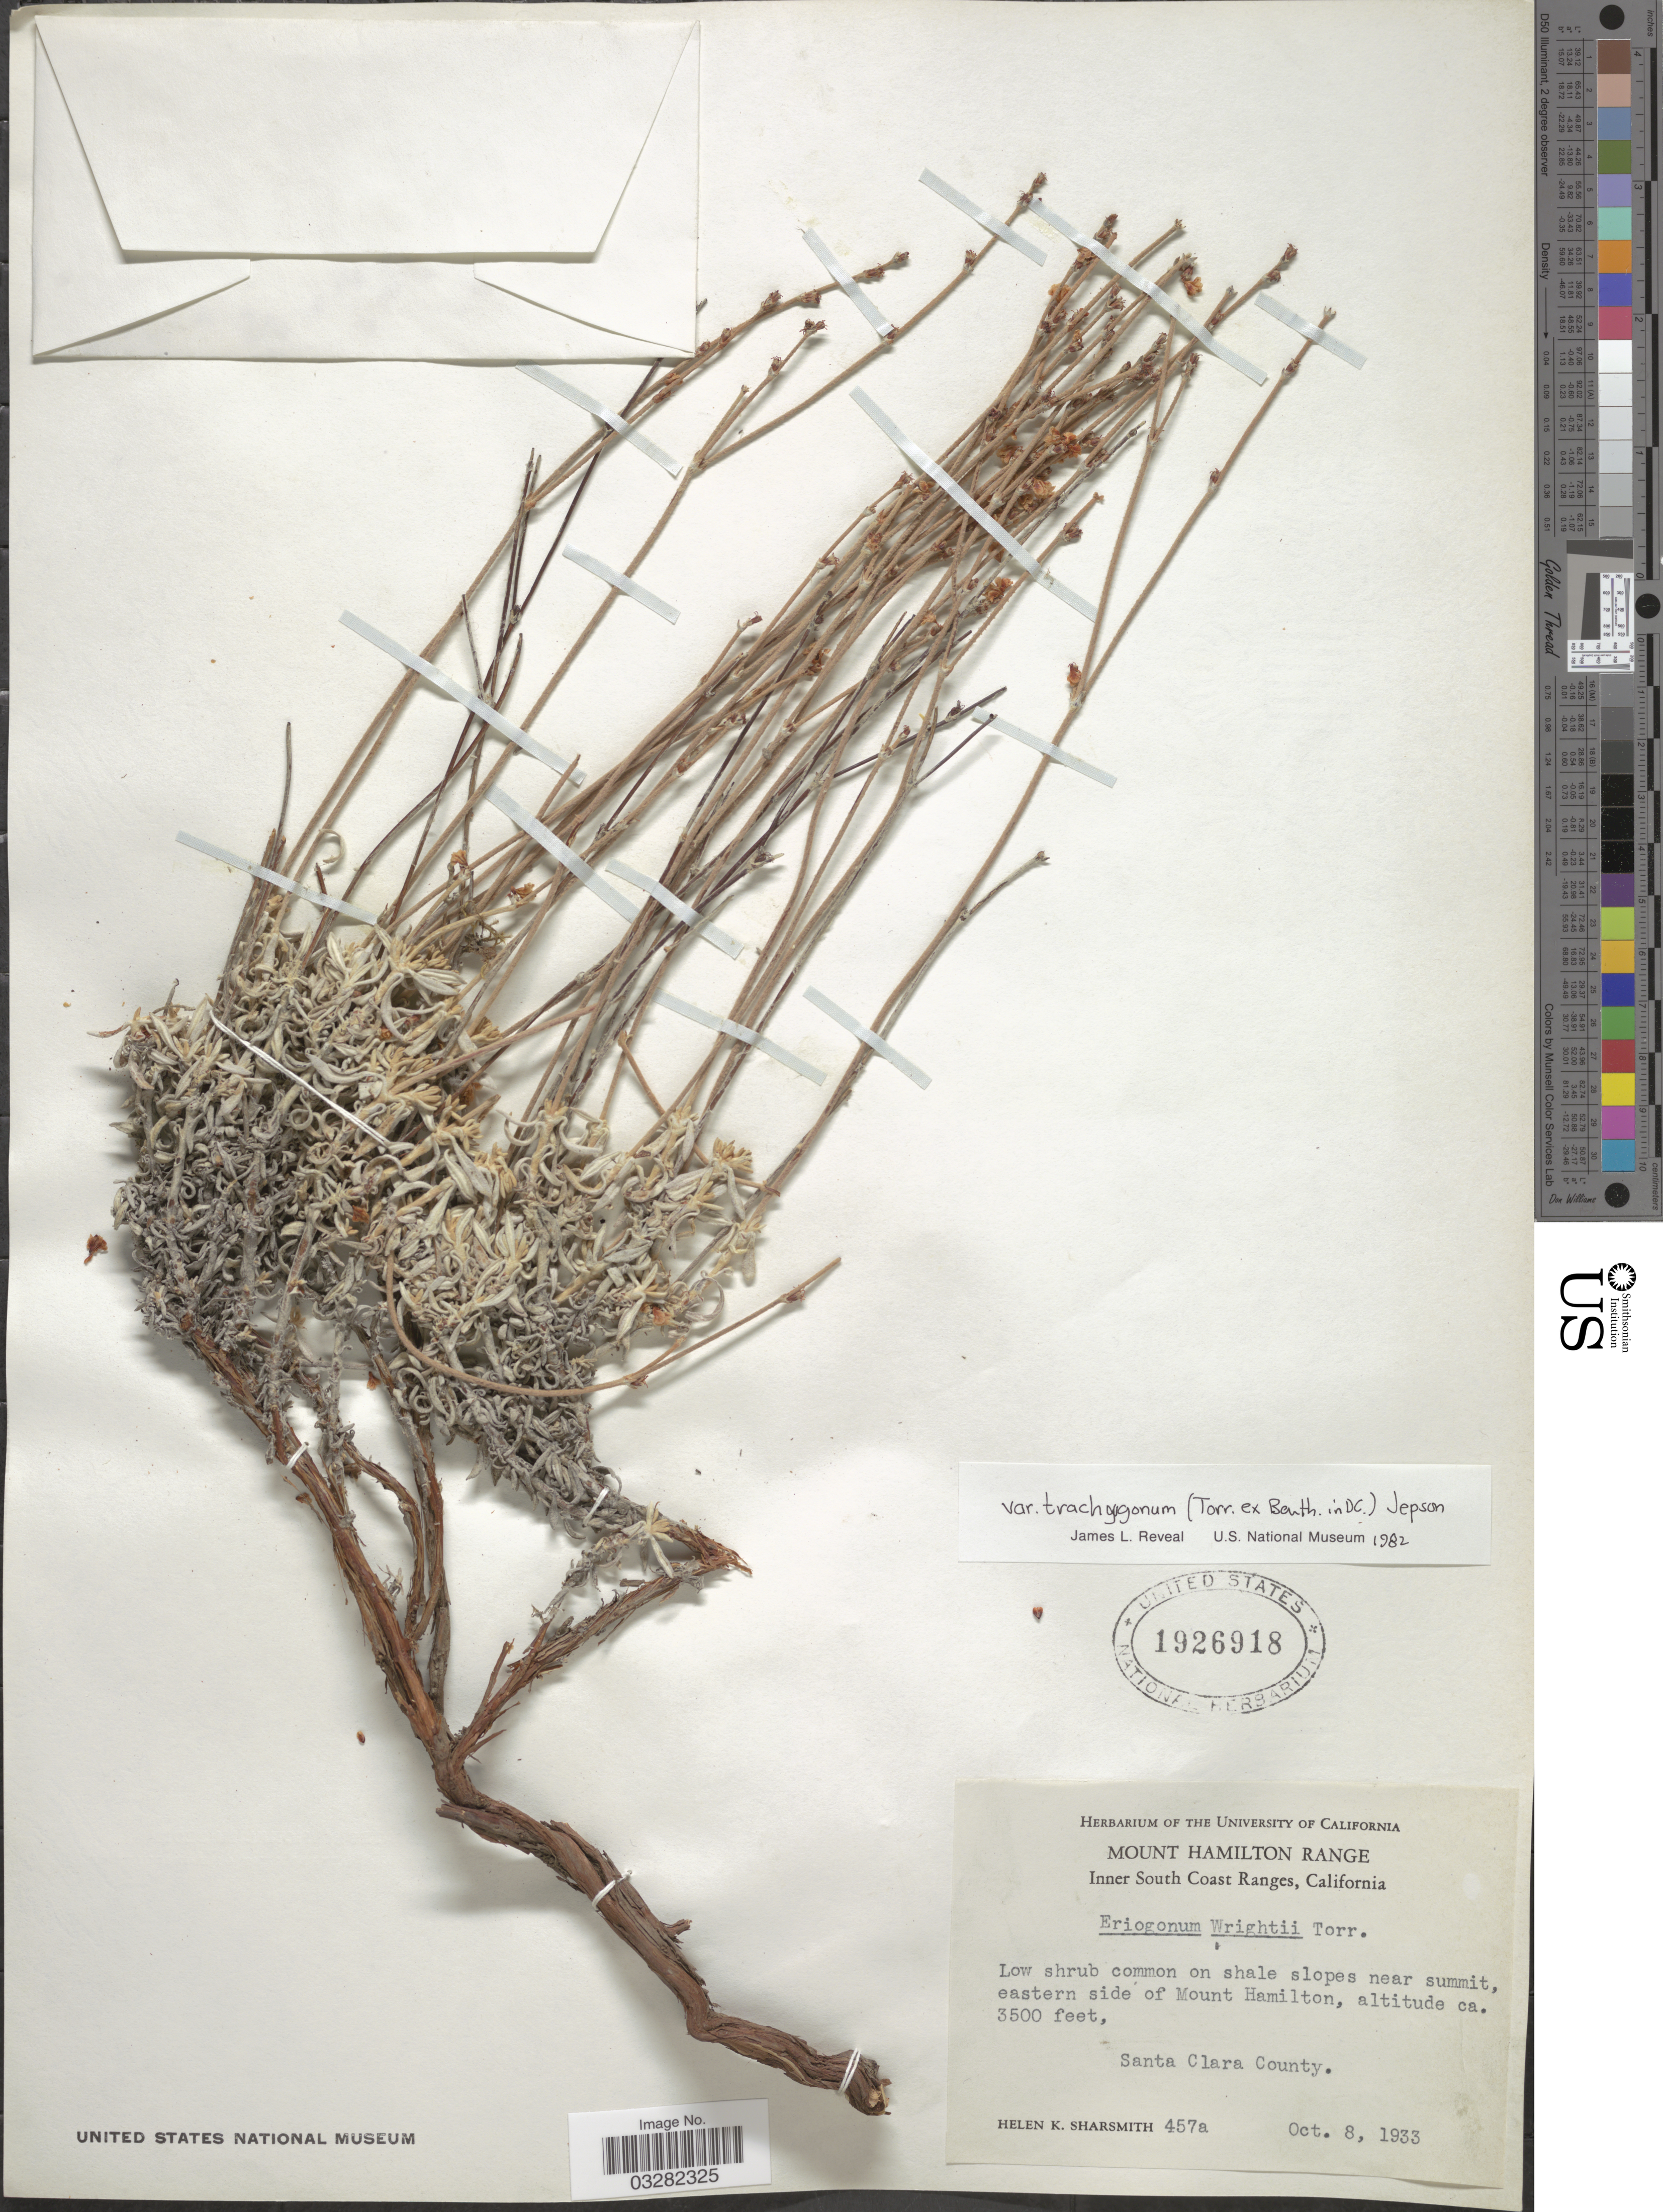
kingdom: Plantae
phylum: Tracheophyta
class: Magnoliopsida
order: Caryophyllales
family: Polygonaceae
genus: Eriogonum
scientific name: Eriogonum wrightii var. trachygonum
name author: (Torr. ex Benth.) Jeps.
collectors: H. Sharsmith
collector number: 457a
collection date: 1933-10-08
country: United States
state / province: California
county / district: Santa Clara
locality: Mount Hamilton Range. Inner South Coast Ranges. Low shrub common on shale slopes near summit, eastern side of Mount Hamilton. Santa Clara County.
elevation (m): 1067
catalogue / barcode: US 1926918